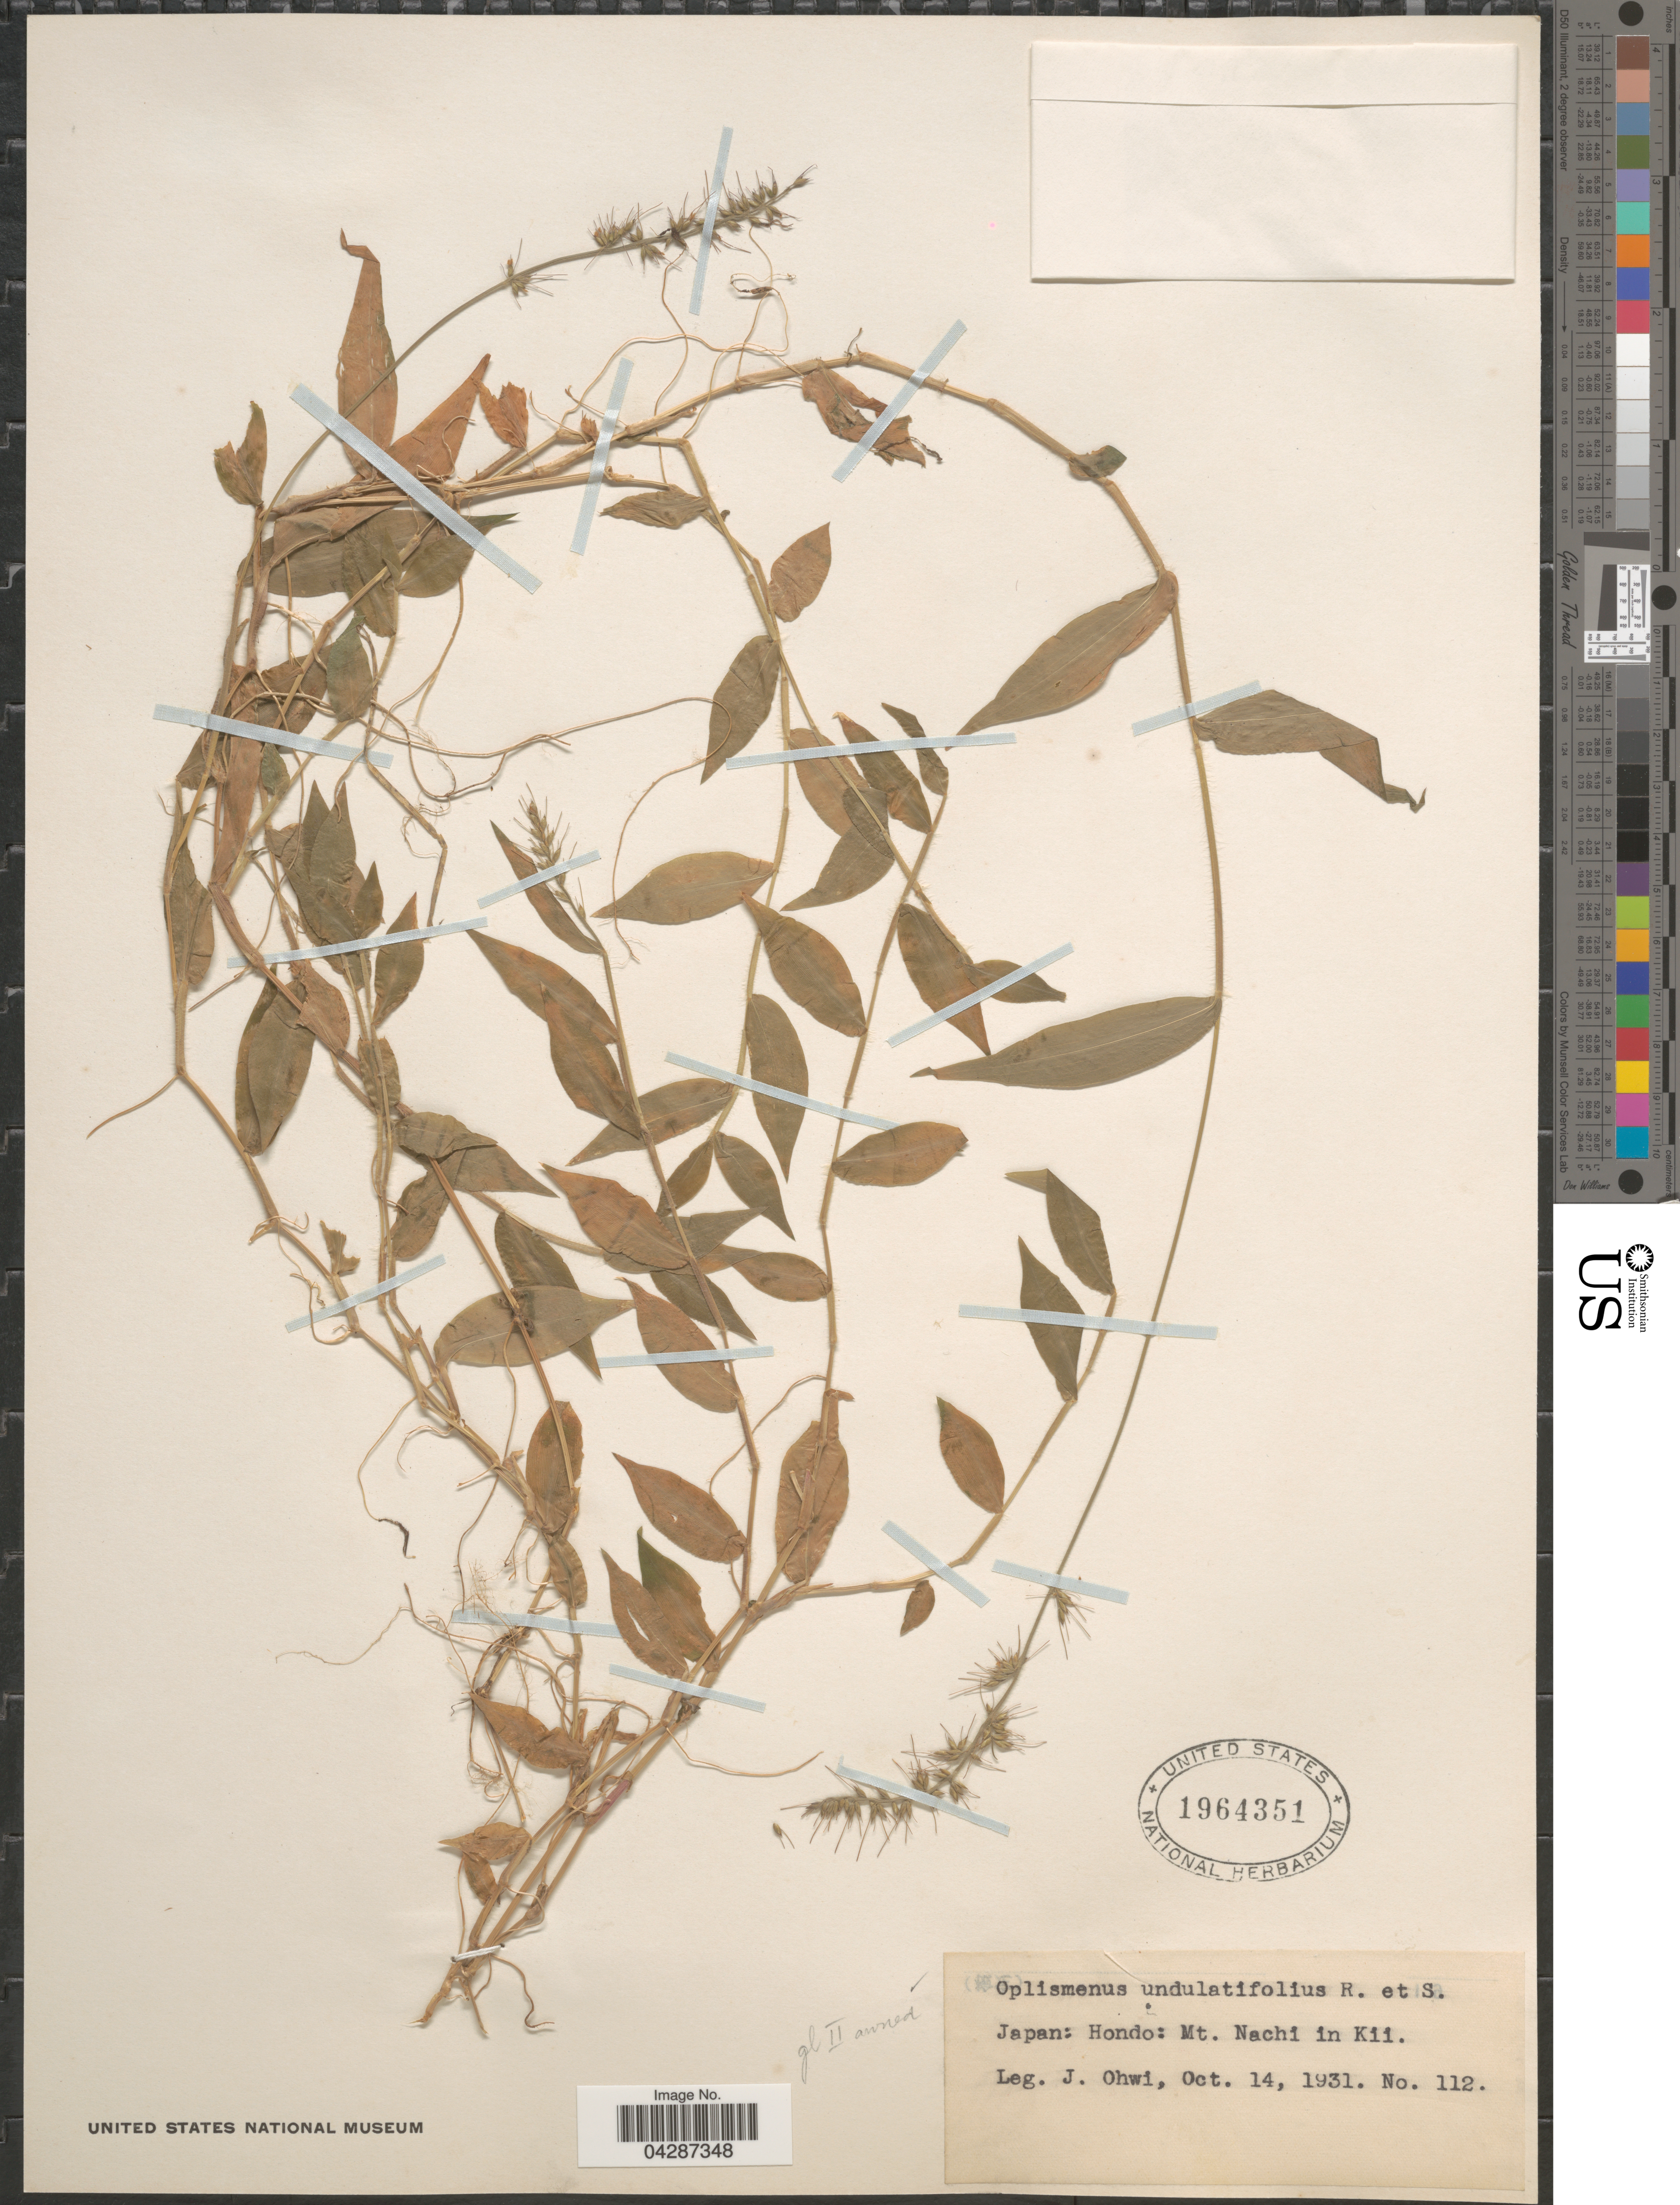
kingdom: Plantae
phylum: Tracheophyta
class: Liliopsida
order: Poales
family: Poaceae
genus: Oplismenus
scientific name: Oplismenus sp.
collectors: J. Ohwi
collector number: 112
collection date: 1931-10-14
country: Japan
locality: Hondo: Mt. Nachi in Kii.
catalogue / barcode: US 1964351